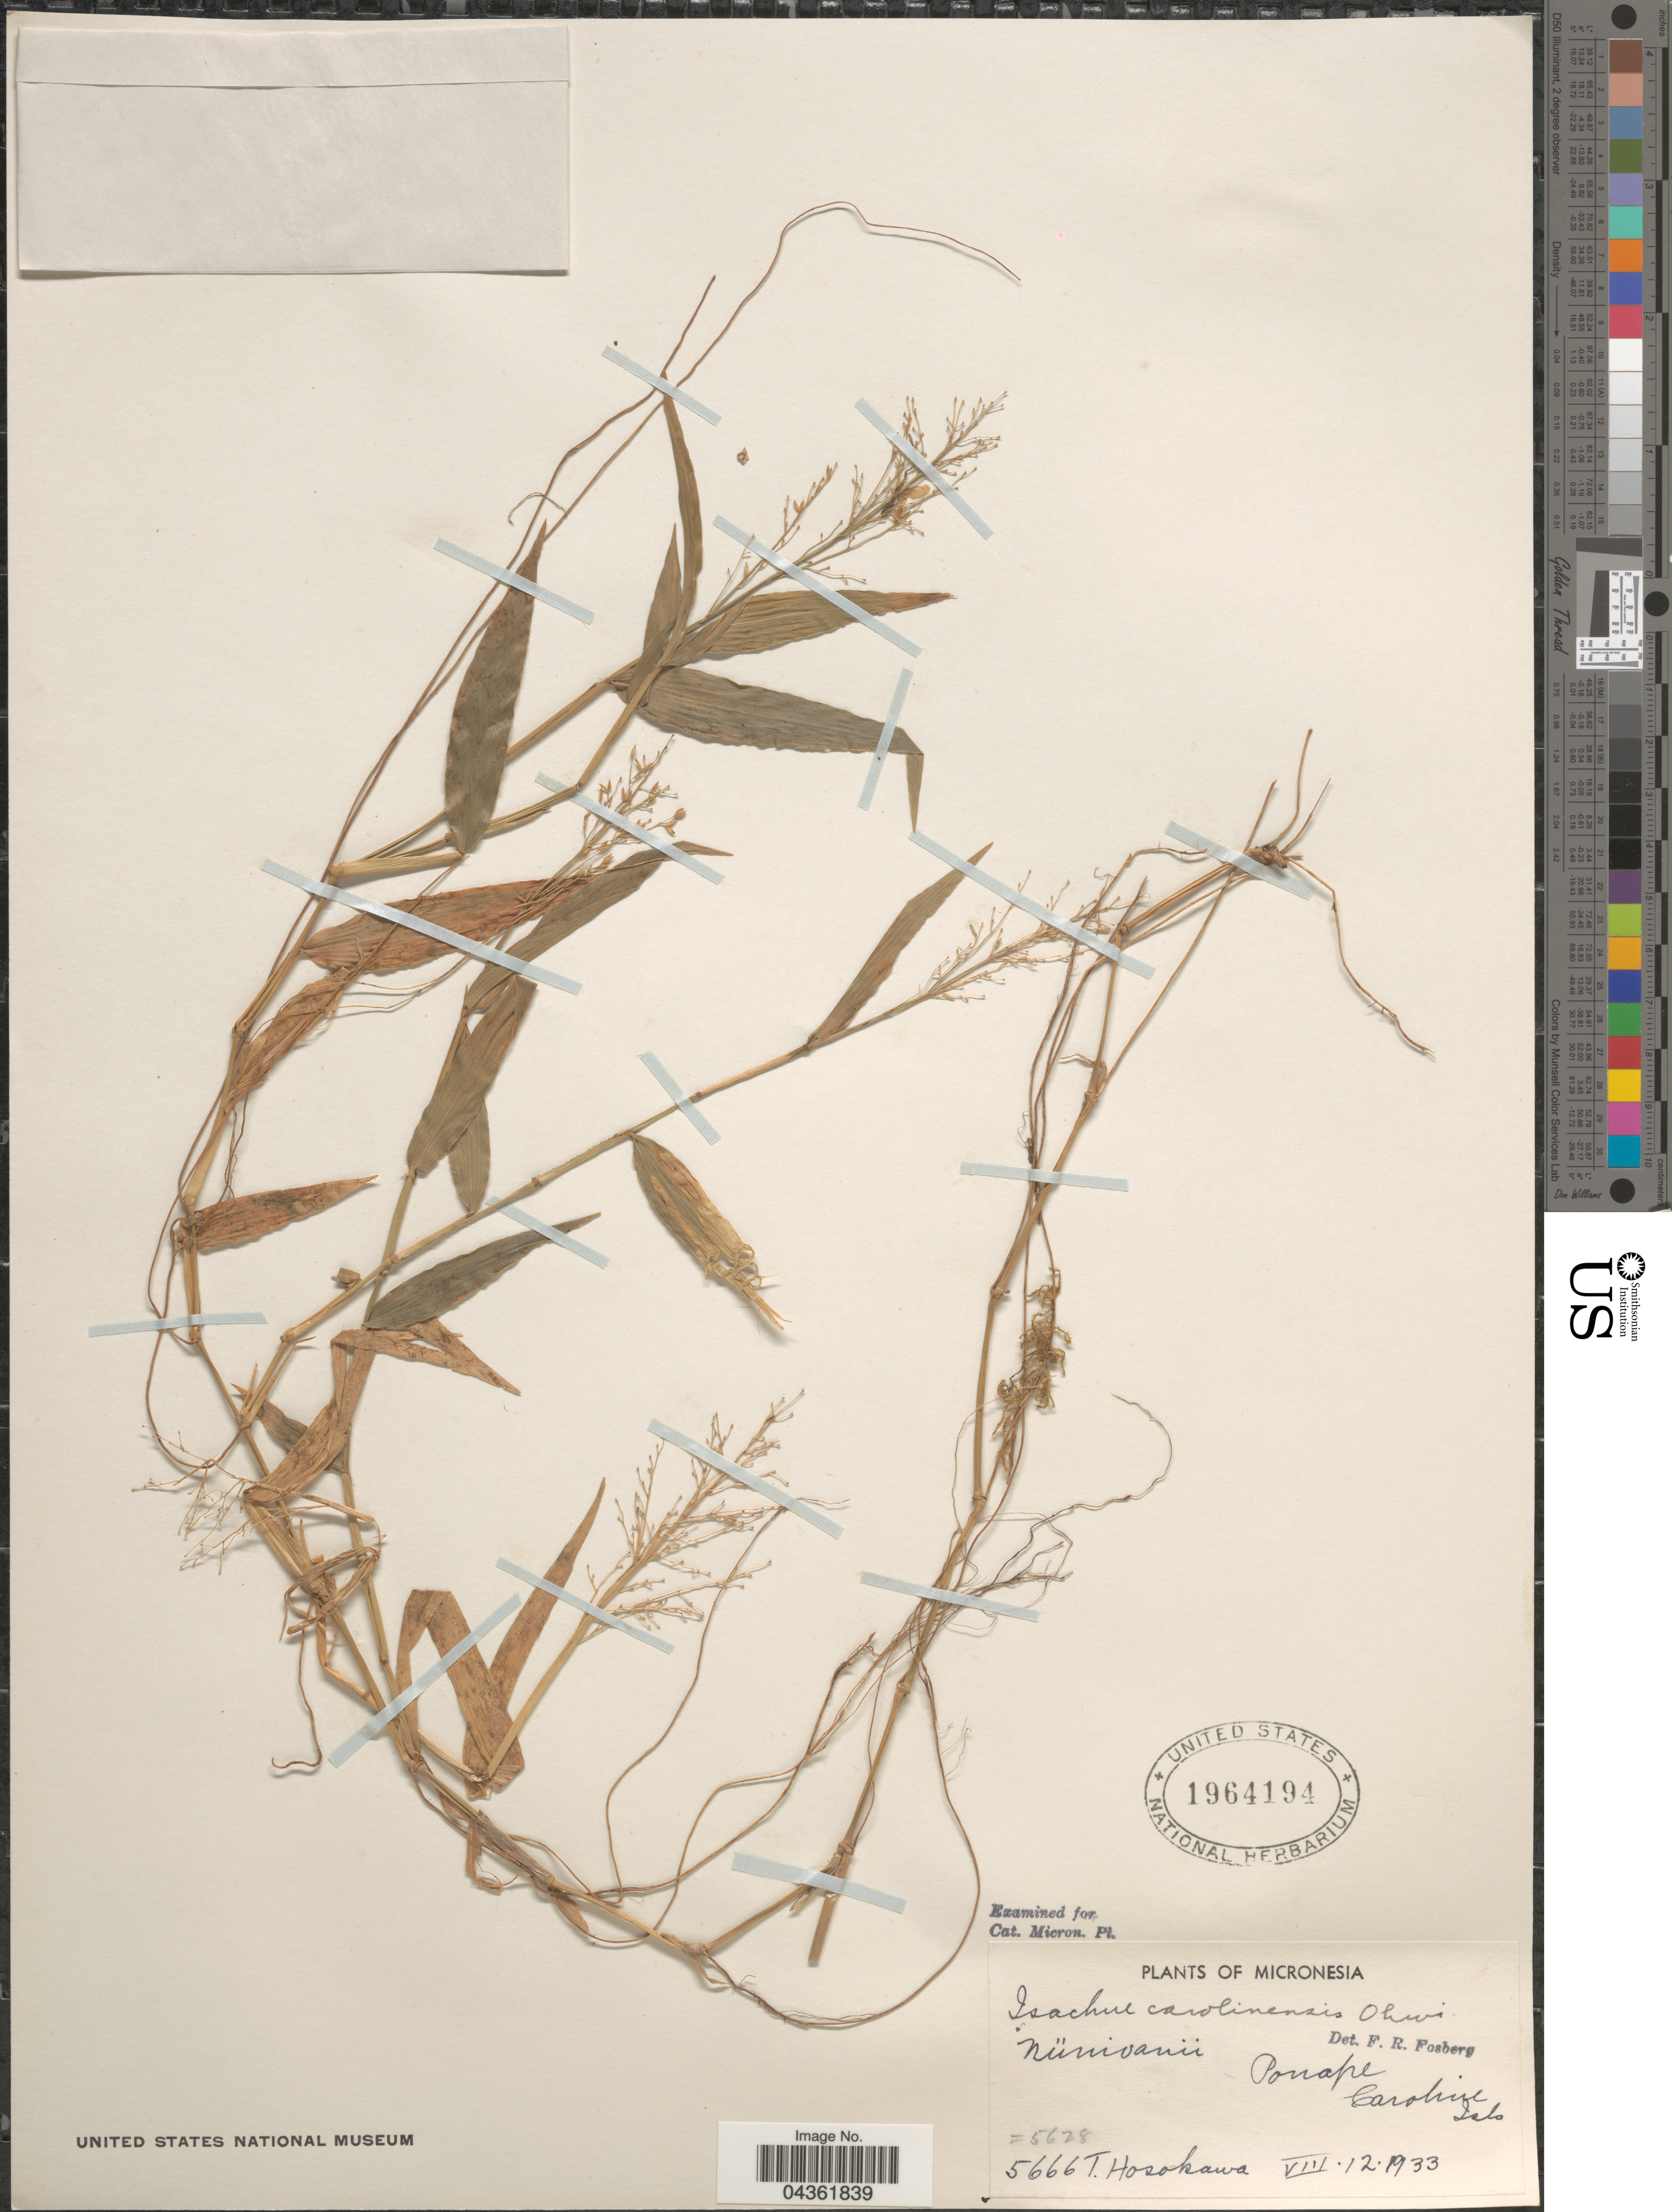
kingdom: Plantae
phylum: Tracheophyta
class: Liliopsida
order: Poales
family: Poaceae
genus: Isachne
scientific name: Isachne carolinensis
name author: Ohwi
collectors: T. Hosokawa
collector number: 5666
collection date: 1933-08-12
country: Micronesia, Federated States of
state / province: Pohnpei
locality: Micronesia. Niinioanii. Ponape. Caroline Isls.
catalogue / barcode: US 1964194